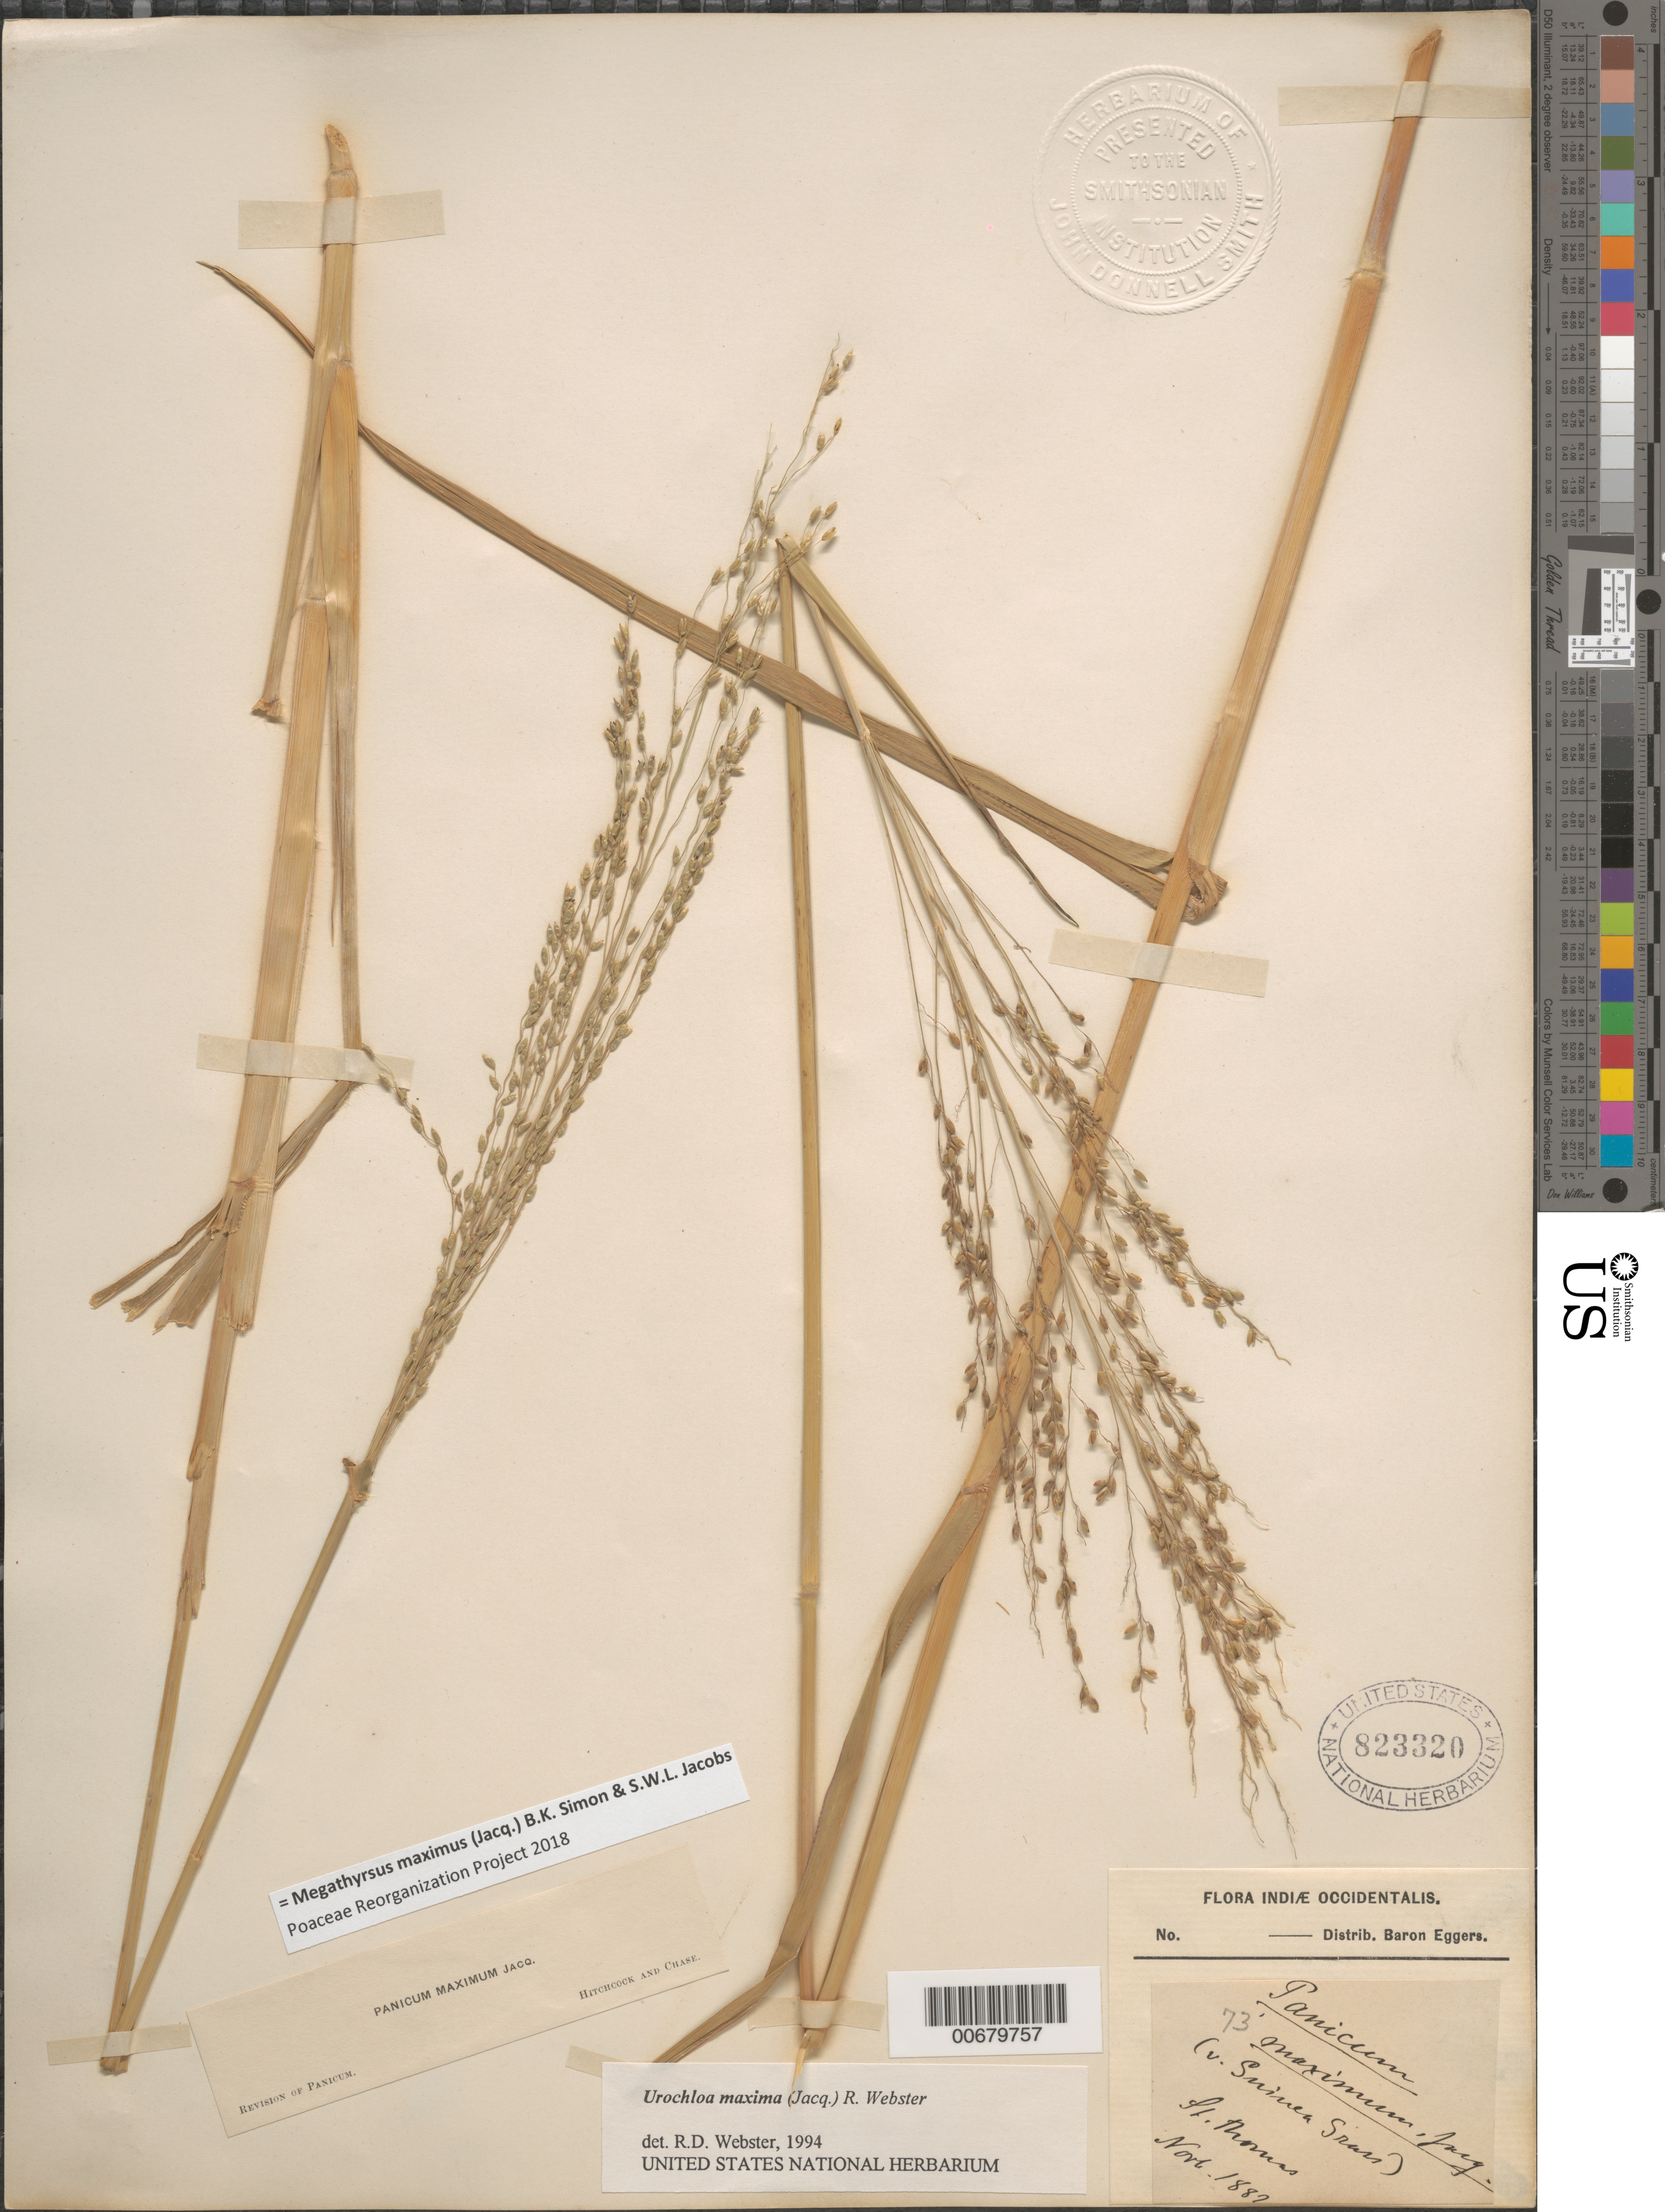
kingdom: Plantae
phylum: Tracheophyta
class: Liliopsida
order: Poales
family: Poaceae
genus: Megathyrsus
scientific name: Megathyrsus maximus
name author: (Jacq.) B.K. Simon & S.W.L. Jacobs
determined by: Poaceae Reorganization Project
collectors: H. F. A. von Eggers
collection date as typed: Nov 1882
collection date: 1882-11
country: U.S. Virgin Islands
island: St. Thomas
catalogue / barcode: US 823320